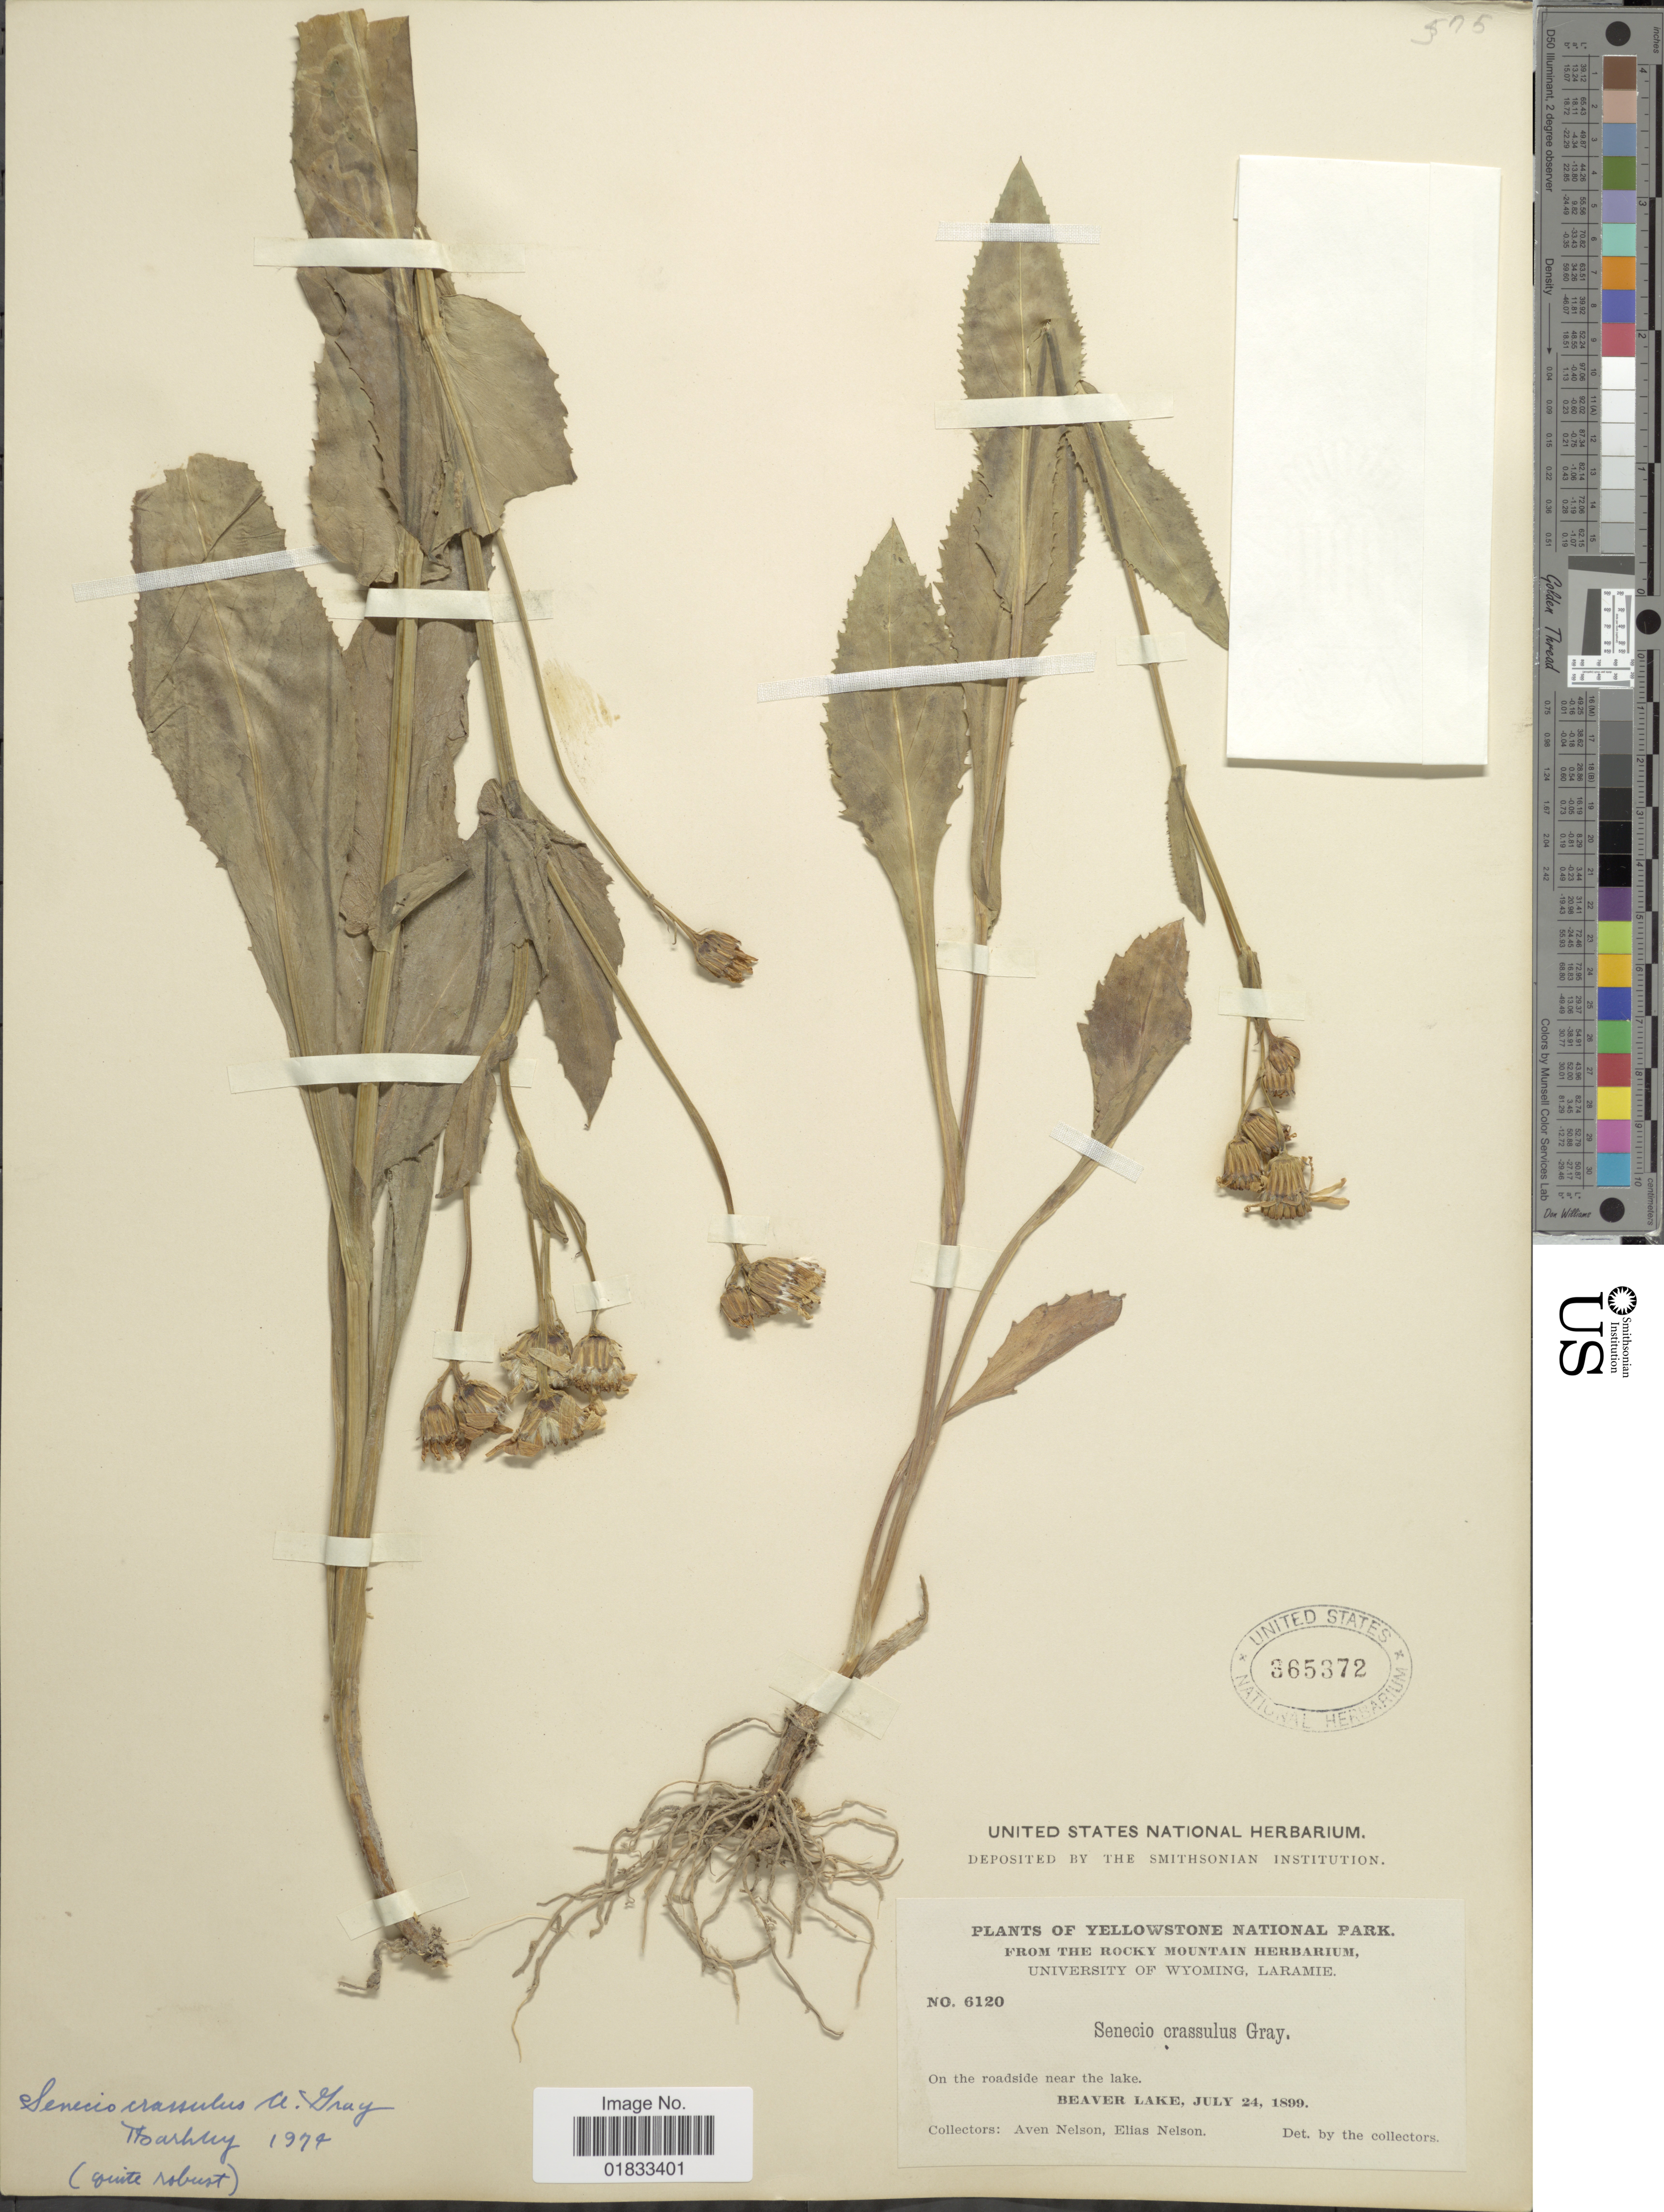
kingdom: Plantae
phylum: Tracheophyta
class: Magnoliopsida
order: Asterales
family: Asteraceae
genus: Senecio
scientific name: Senecio crassulus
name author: A. Gray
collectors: A. Nelson & E. Nelson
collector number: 6120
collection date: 1899-07-24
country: United States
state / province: Wyoming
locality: Yellowstone National Park, Beaver Lake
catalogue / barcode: US 365372